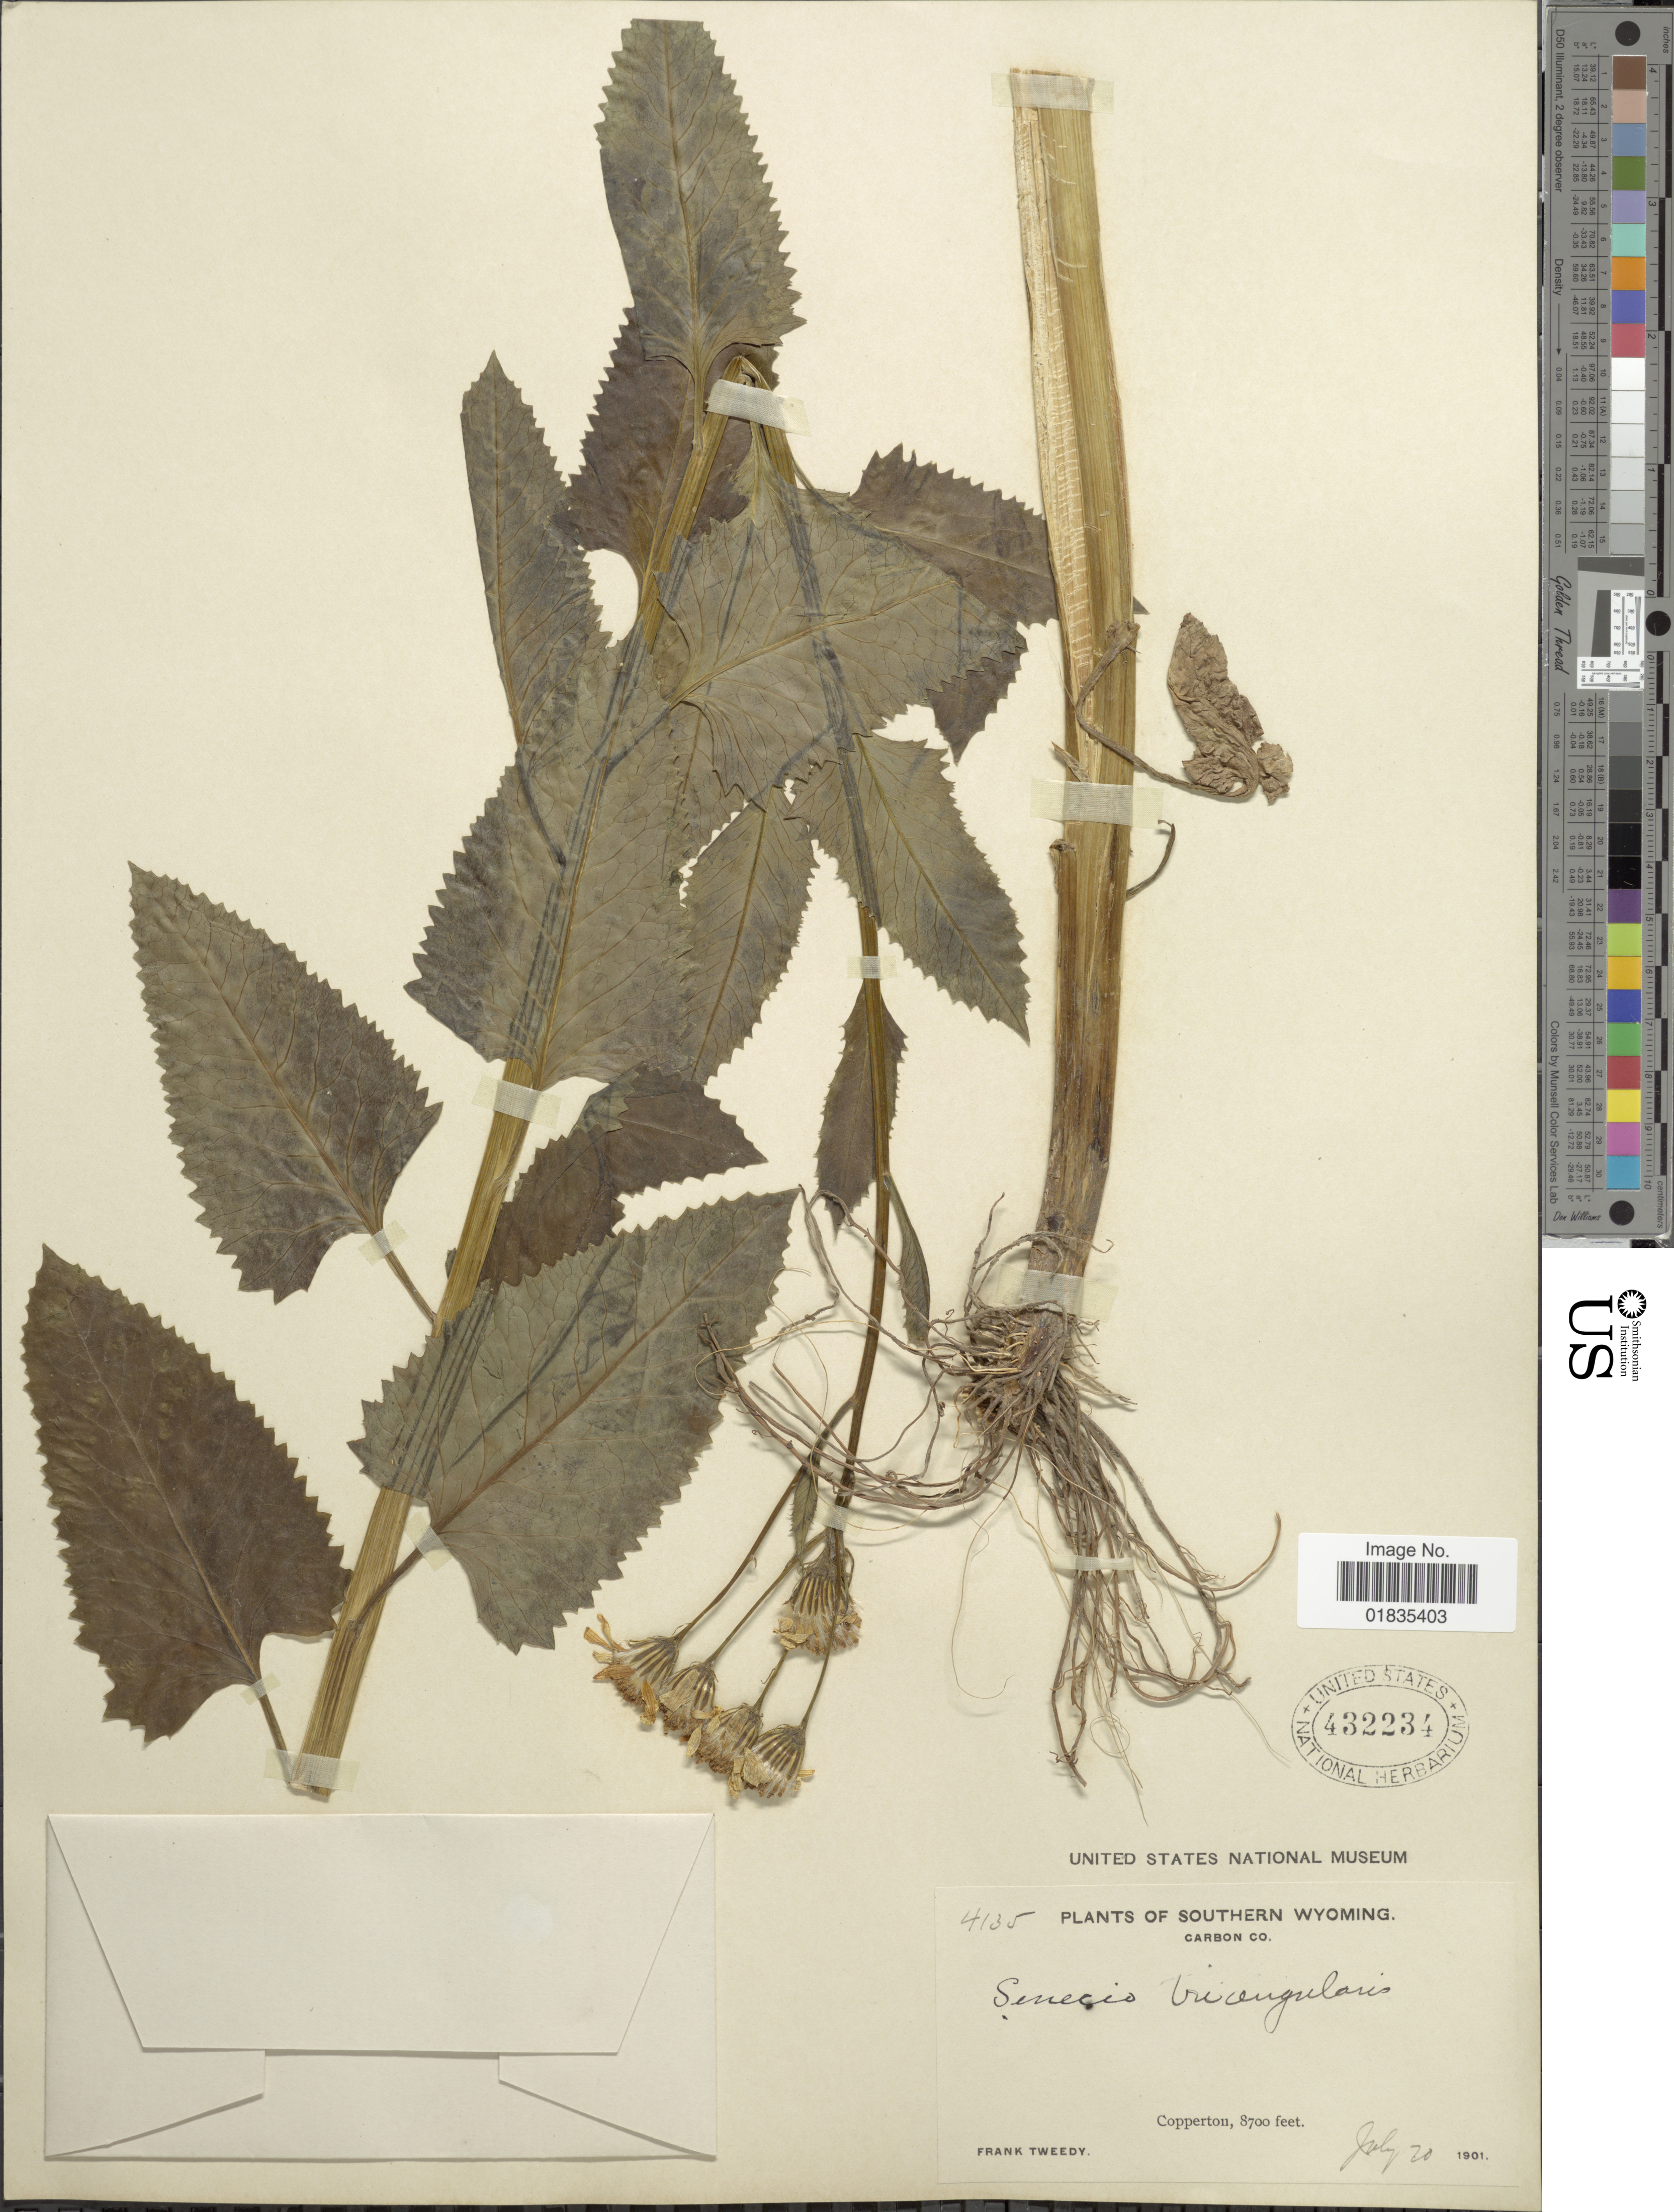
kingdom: Plantae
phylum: Tracheophyta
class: Magnoliopsida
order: Asterales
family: Asteraceae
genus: Senecio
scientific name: Senecio triangularis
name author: Hook.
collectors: F. Tweedy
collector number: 4135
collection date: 1901-07-20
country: United States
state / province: Wyoming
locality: Southern Wyoming, Carbon Co.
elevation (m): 2652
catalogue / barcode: US 432234